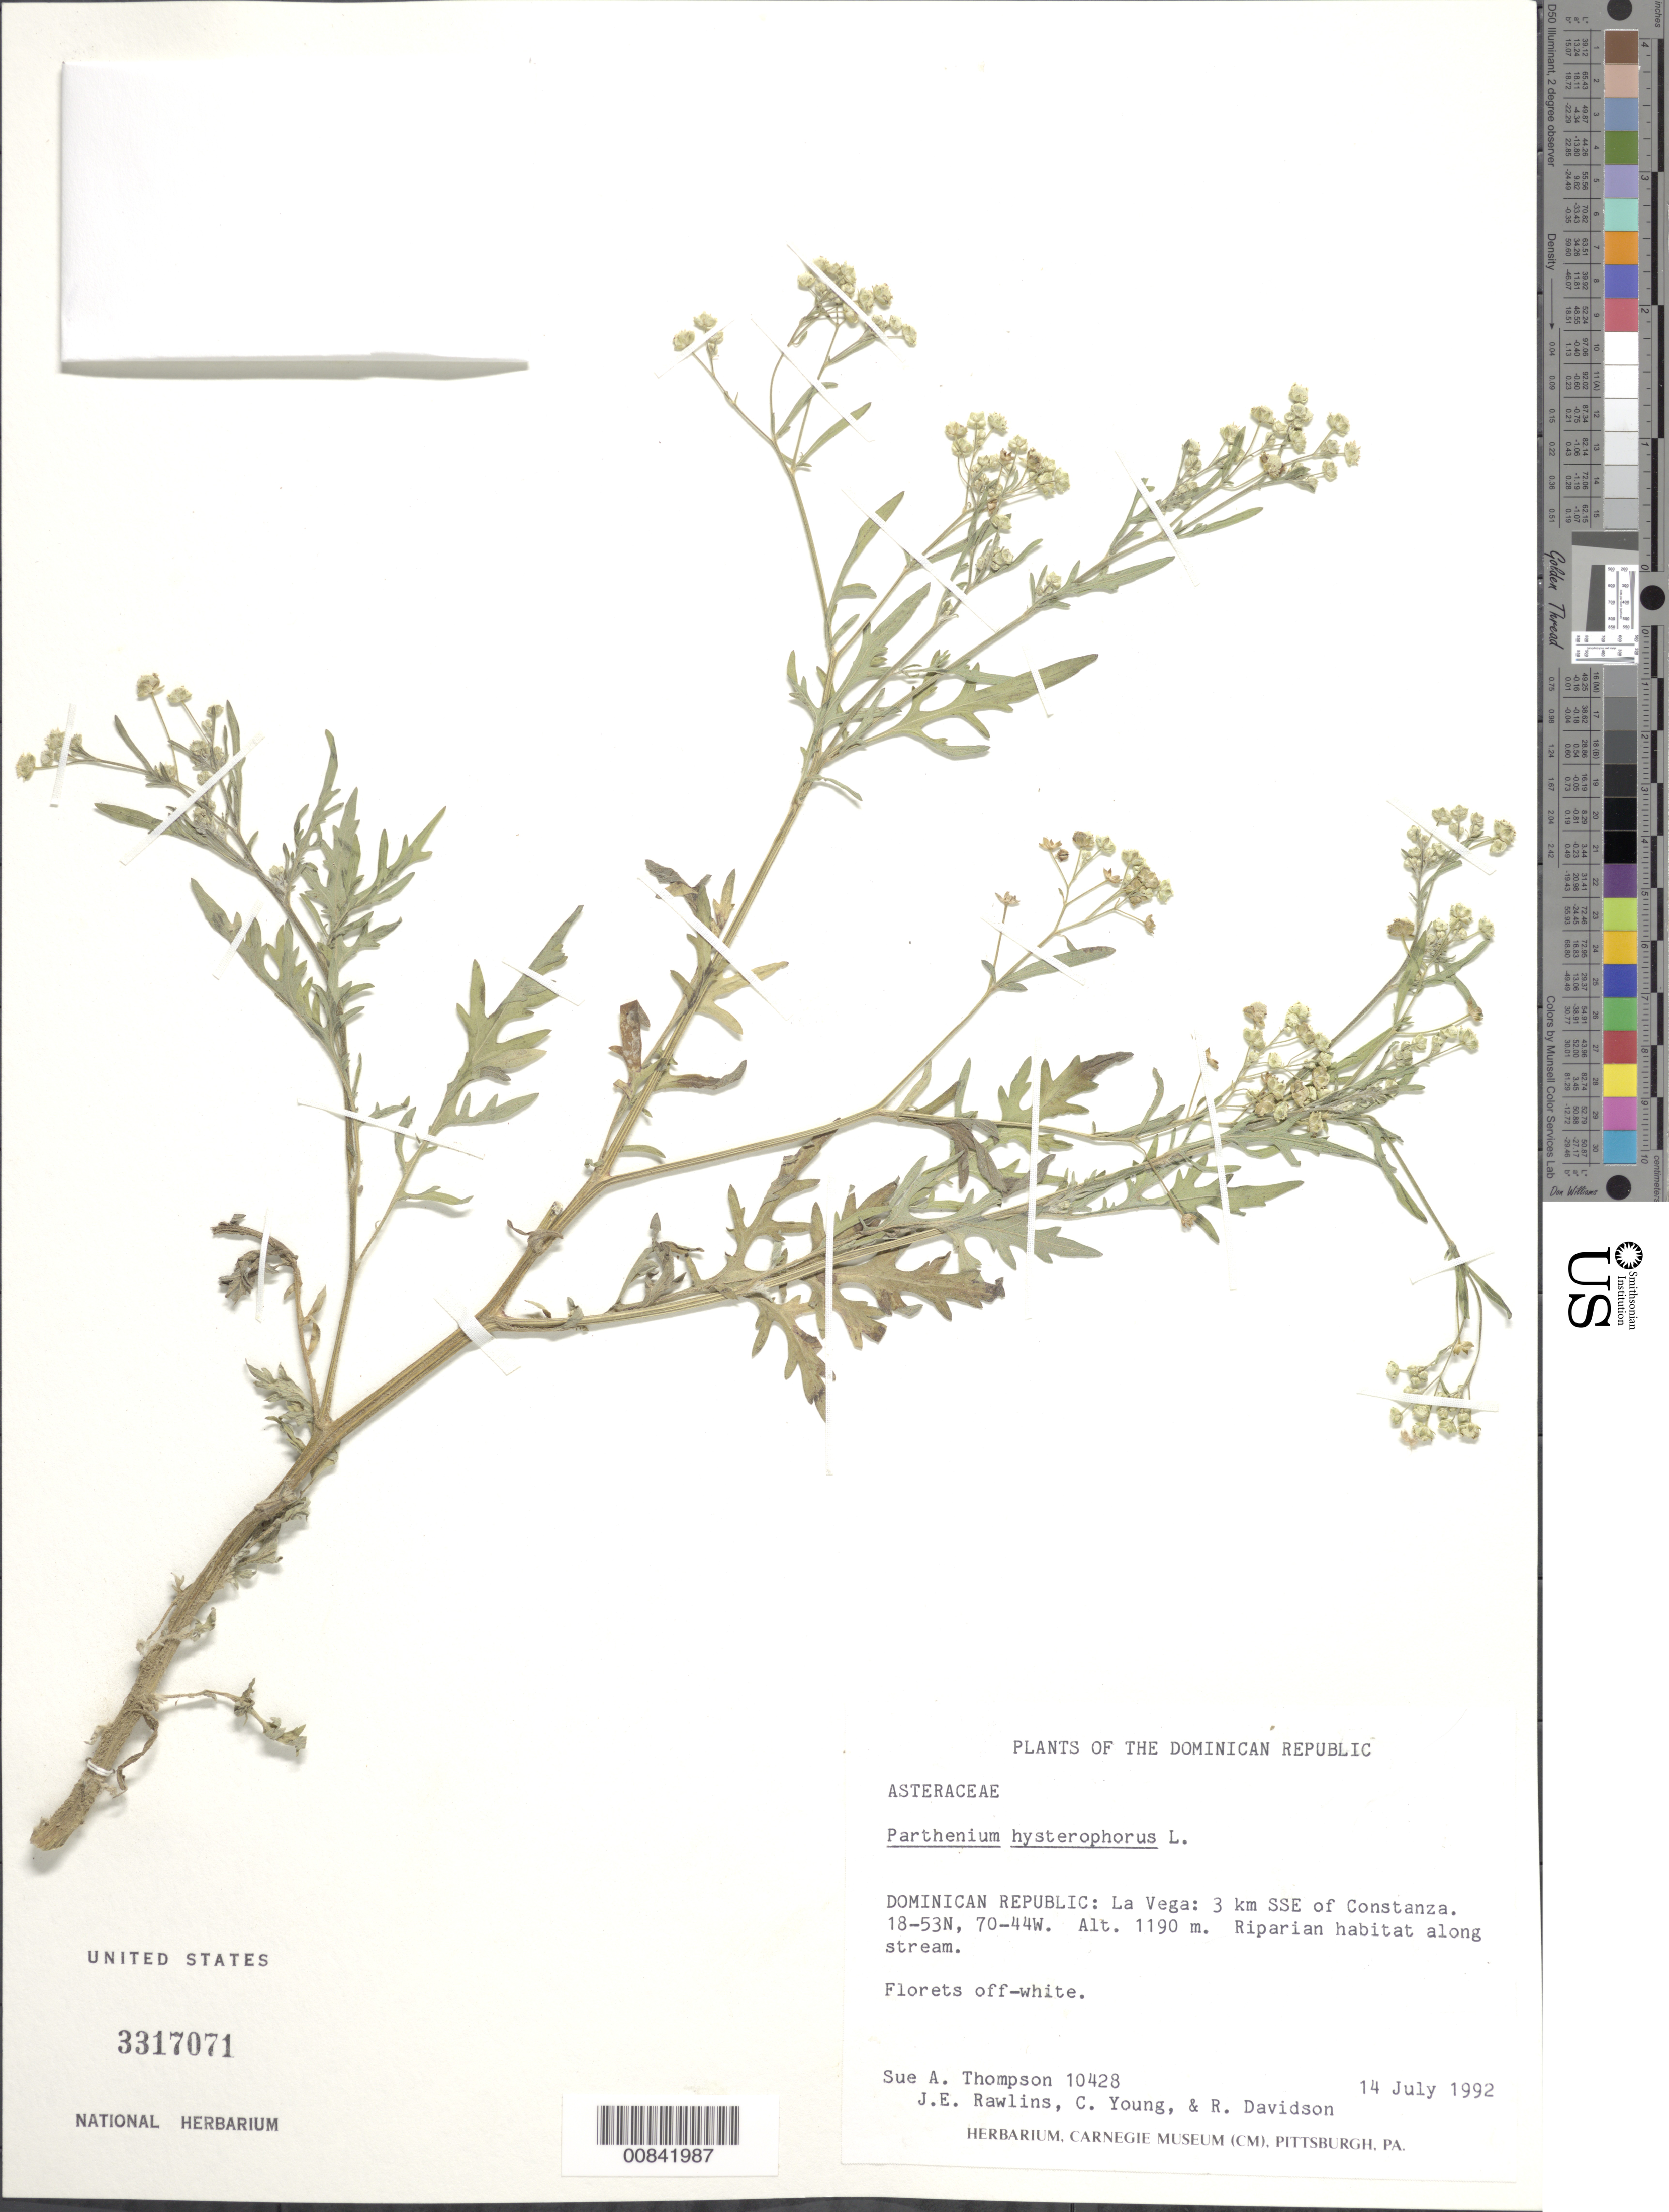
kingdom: Plantae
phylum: Tracheophyta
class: Magnoliopsida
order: Asterales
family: Asteraceae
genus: Parthenium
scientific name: Parthenium hysterophorus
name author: L.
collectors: S. A. Thompson, J. Rawlins, C. Young & R. Davidson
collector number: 10428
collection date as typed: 14 Jul 1992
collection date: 1992-07-14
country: Dominican Republic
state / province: La Vega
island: Hispaniola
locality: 3 km SSE of Constanza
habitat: Riparian habitat along stream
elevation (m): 1190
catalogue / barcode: US 3317071